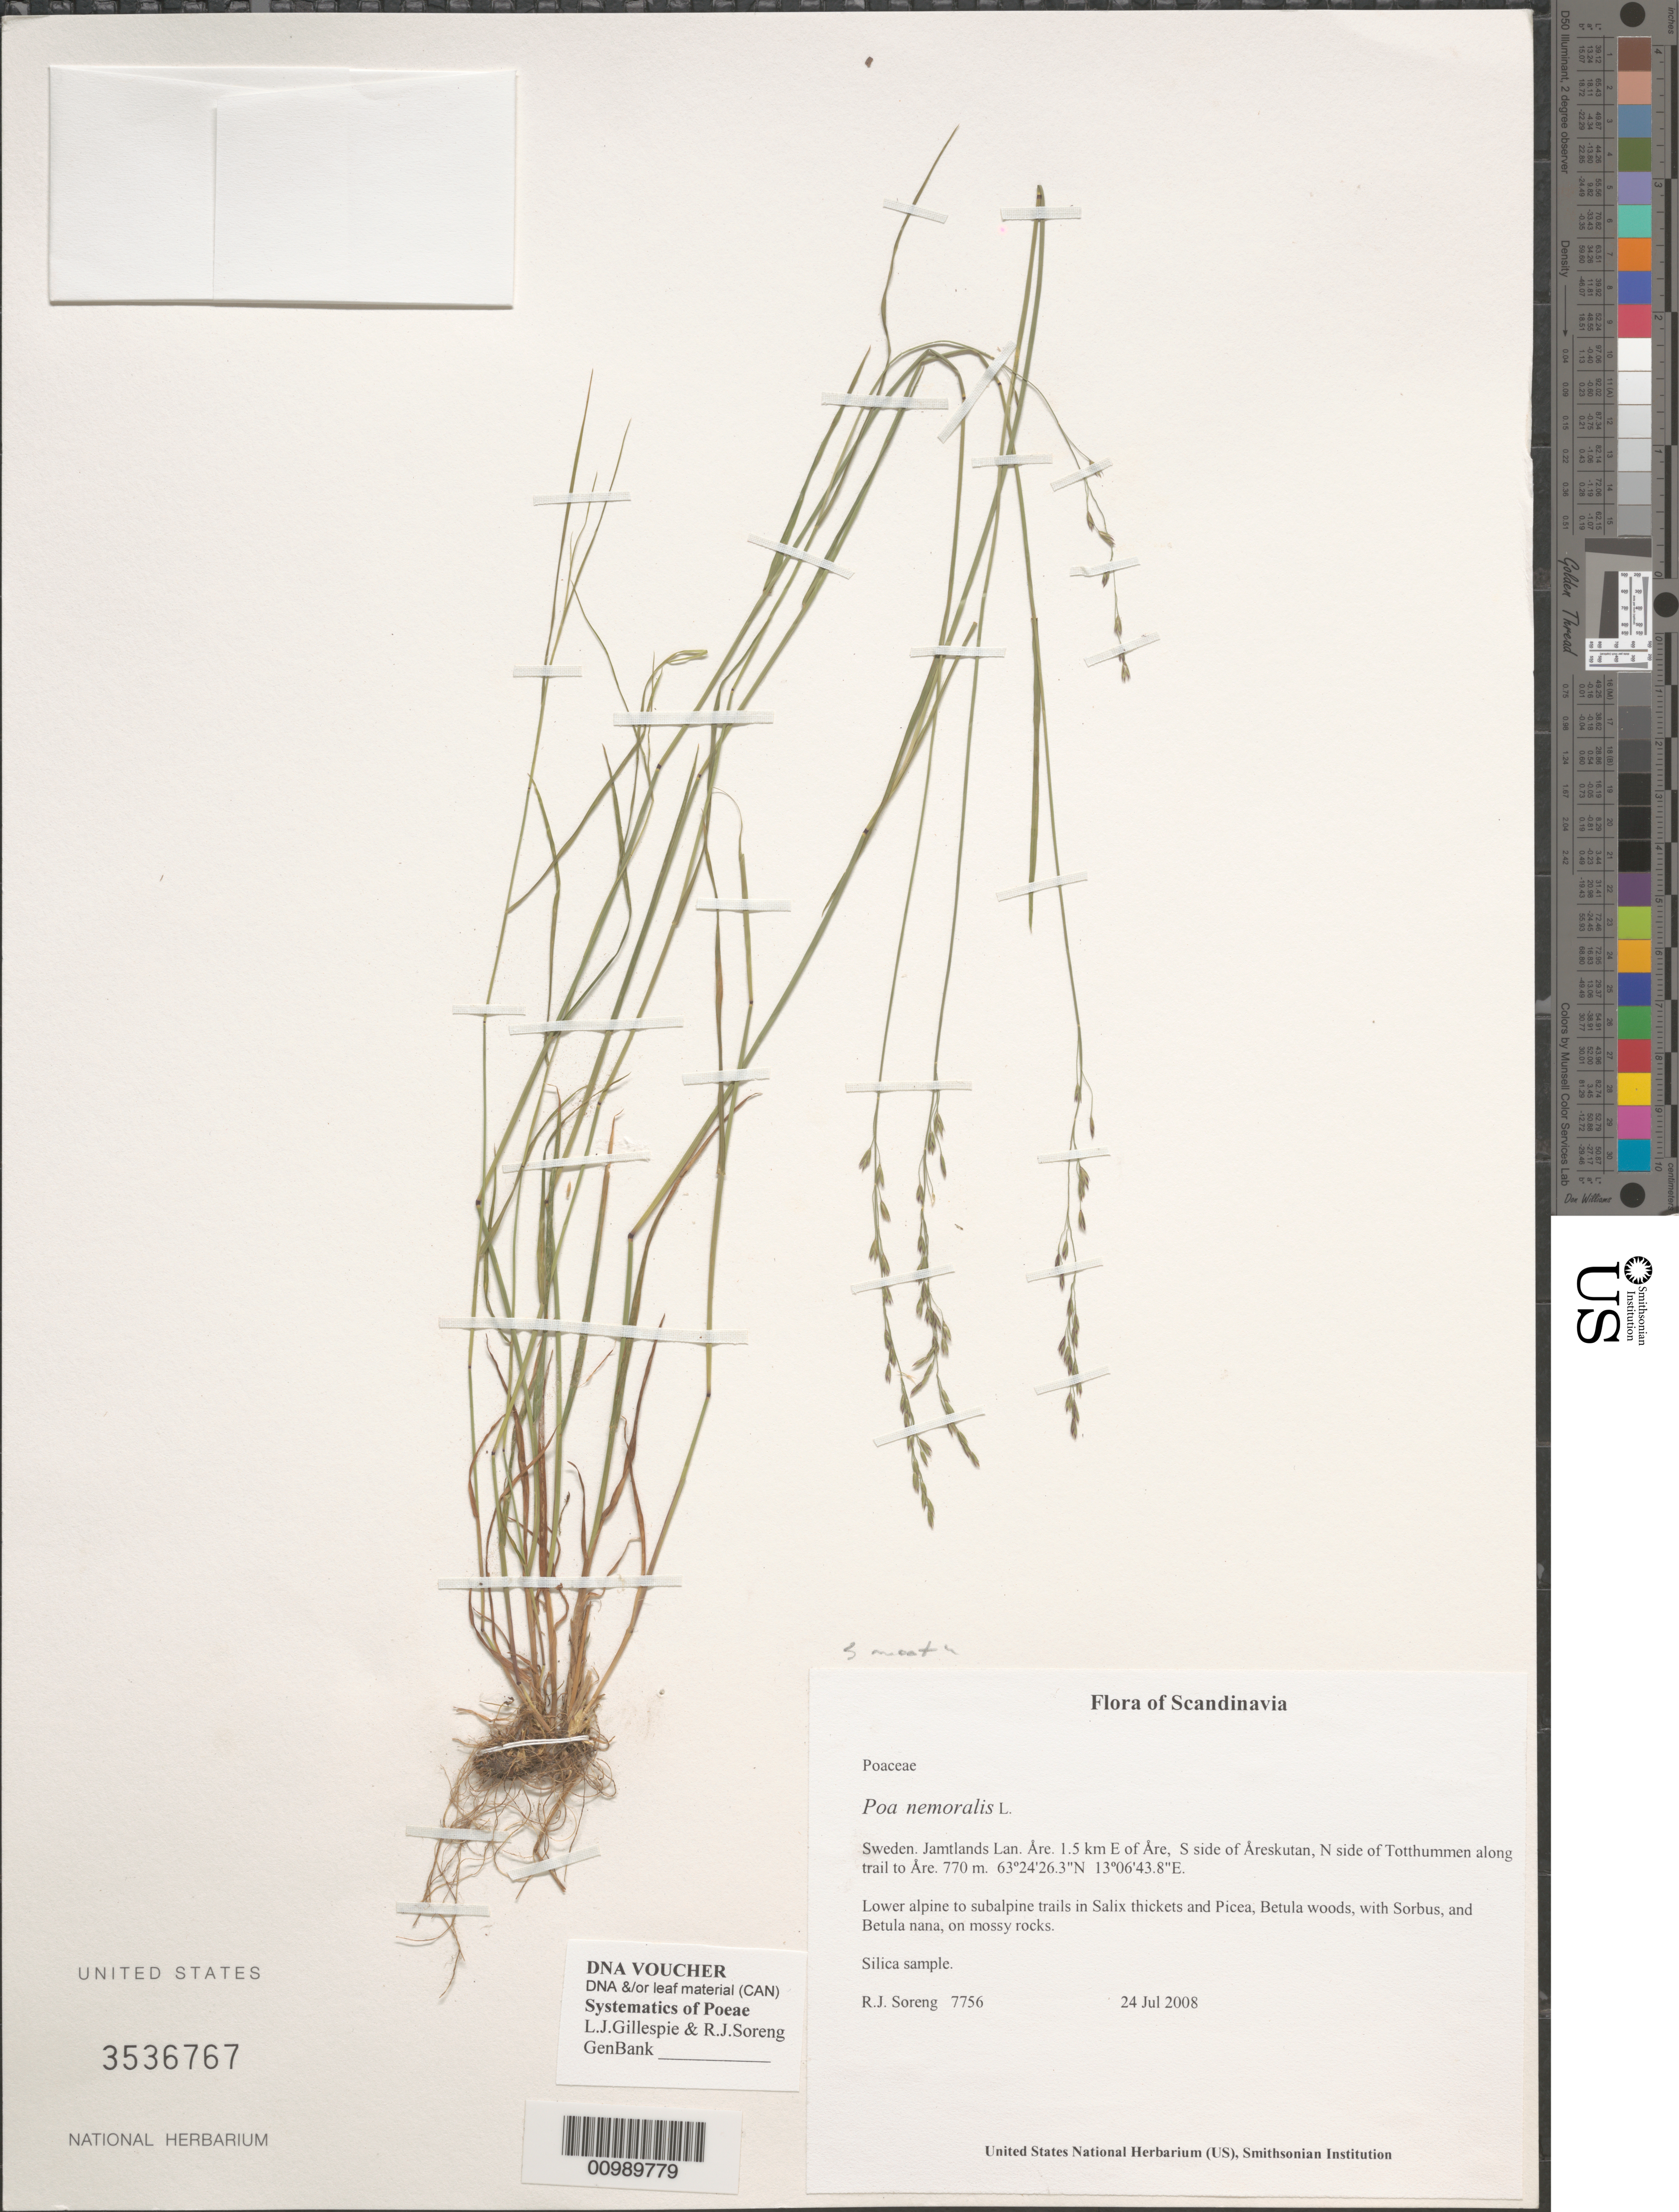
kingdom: Plantae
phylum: Tracheophyta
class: Liliopsida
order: Poales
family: Poaceae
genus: Poa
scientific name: Poa nemoralis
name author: L.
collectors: R. J. Soreng & N. L. Soreng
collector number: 7756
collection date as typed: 24 Jul 2008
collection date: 2008-07-24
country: Sweden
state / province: Jämtland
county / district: Åre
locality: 1.5 km E of Åre, S side of Åreskutan, N side of Totthummen along trail to Åre.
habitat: Lower alpine to subalpine trails in Salix thickets and Picea, Betula woods, with Sorbus, and Betula nana, on mossy rocks.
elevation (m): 770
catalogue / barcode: US 3536767